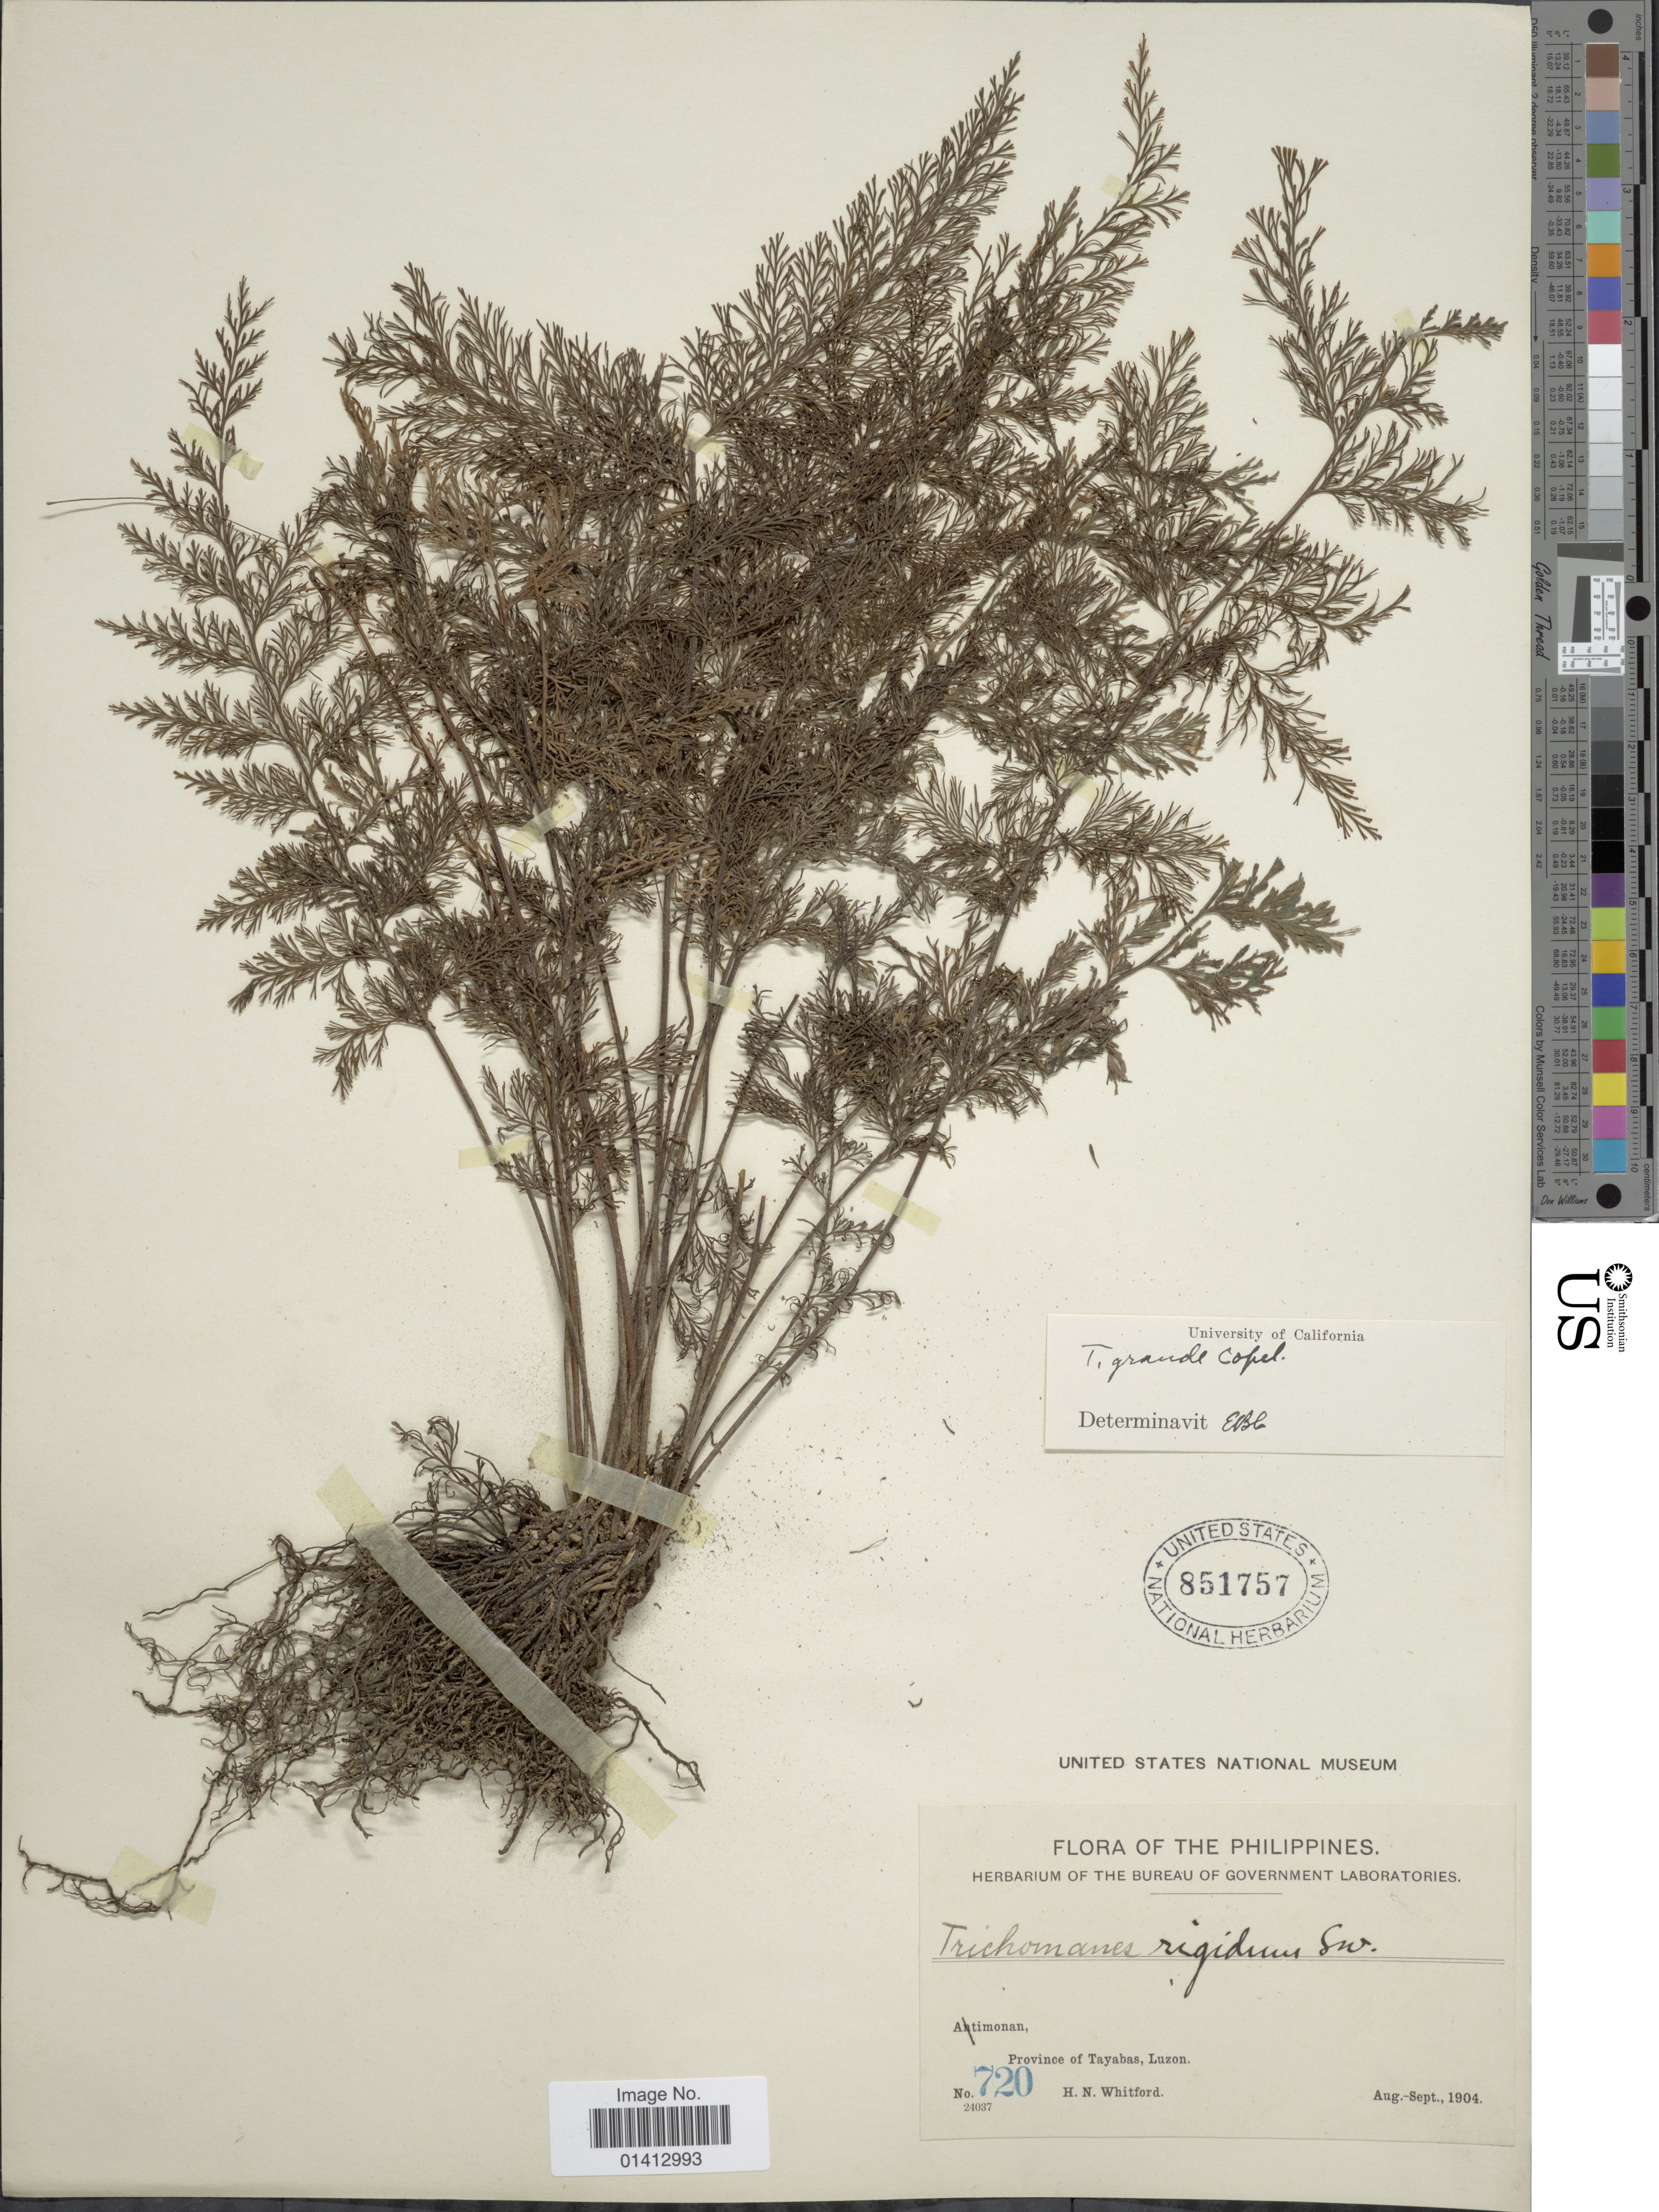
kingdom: Plantae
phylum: Tracheophyta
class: Polypodiopsida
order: Hymenophyllales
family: Hymenophyllaceae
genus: Crepidomanes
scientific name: Crepidomanes grande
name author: (Copel.) Ebihara & K. Iwats.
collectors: H. N. Whitford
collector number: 720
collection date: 1904-08/1904-09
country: Philippines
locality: Atimonan, Province of Tayabas, Luzon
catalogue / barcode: US 851757